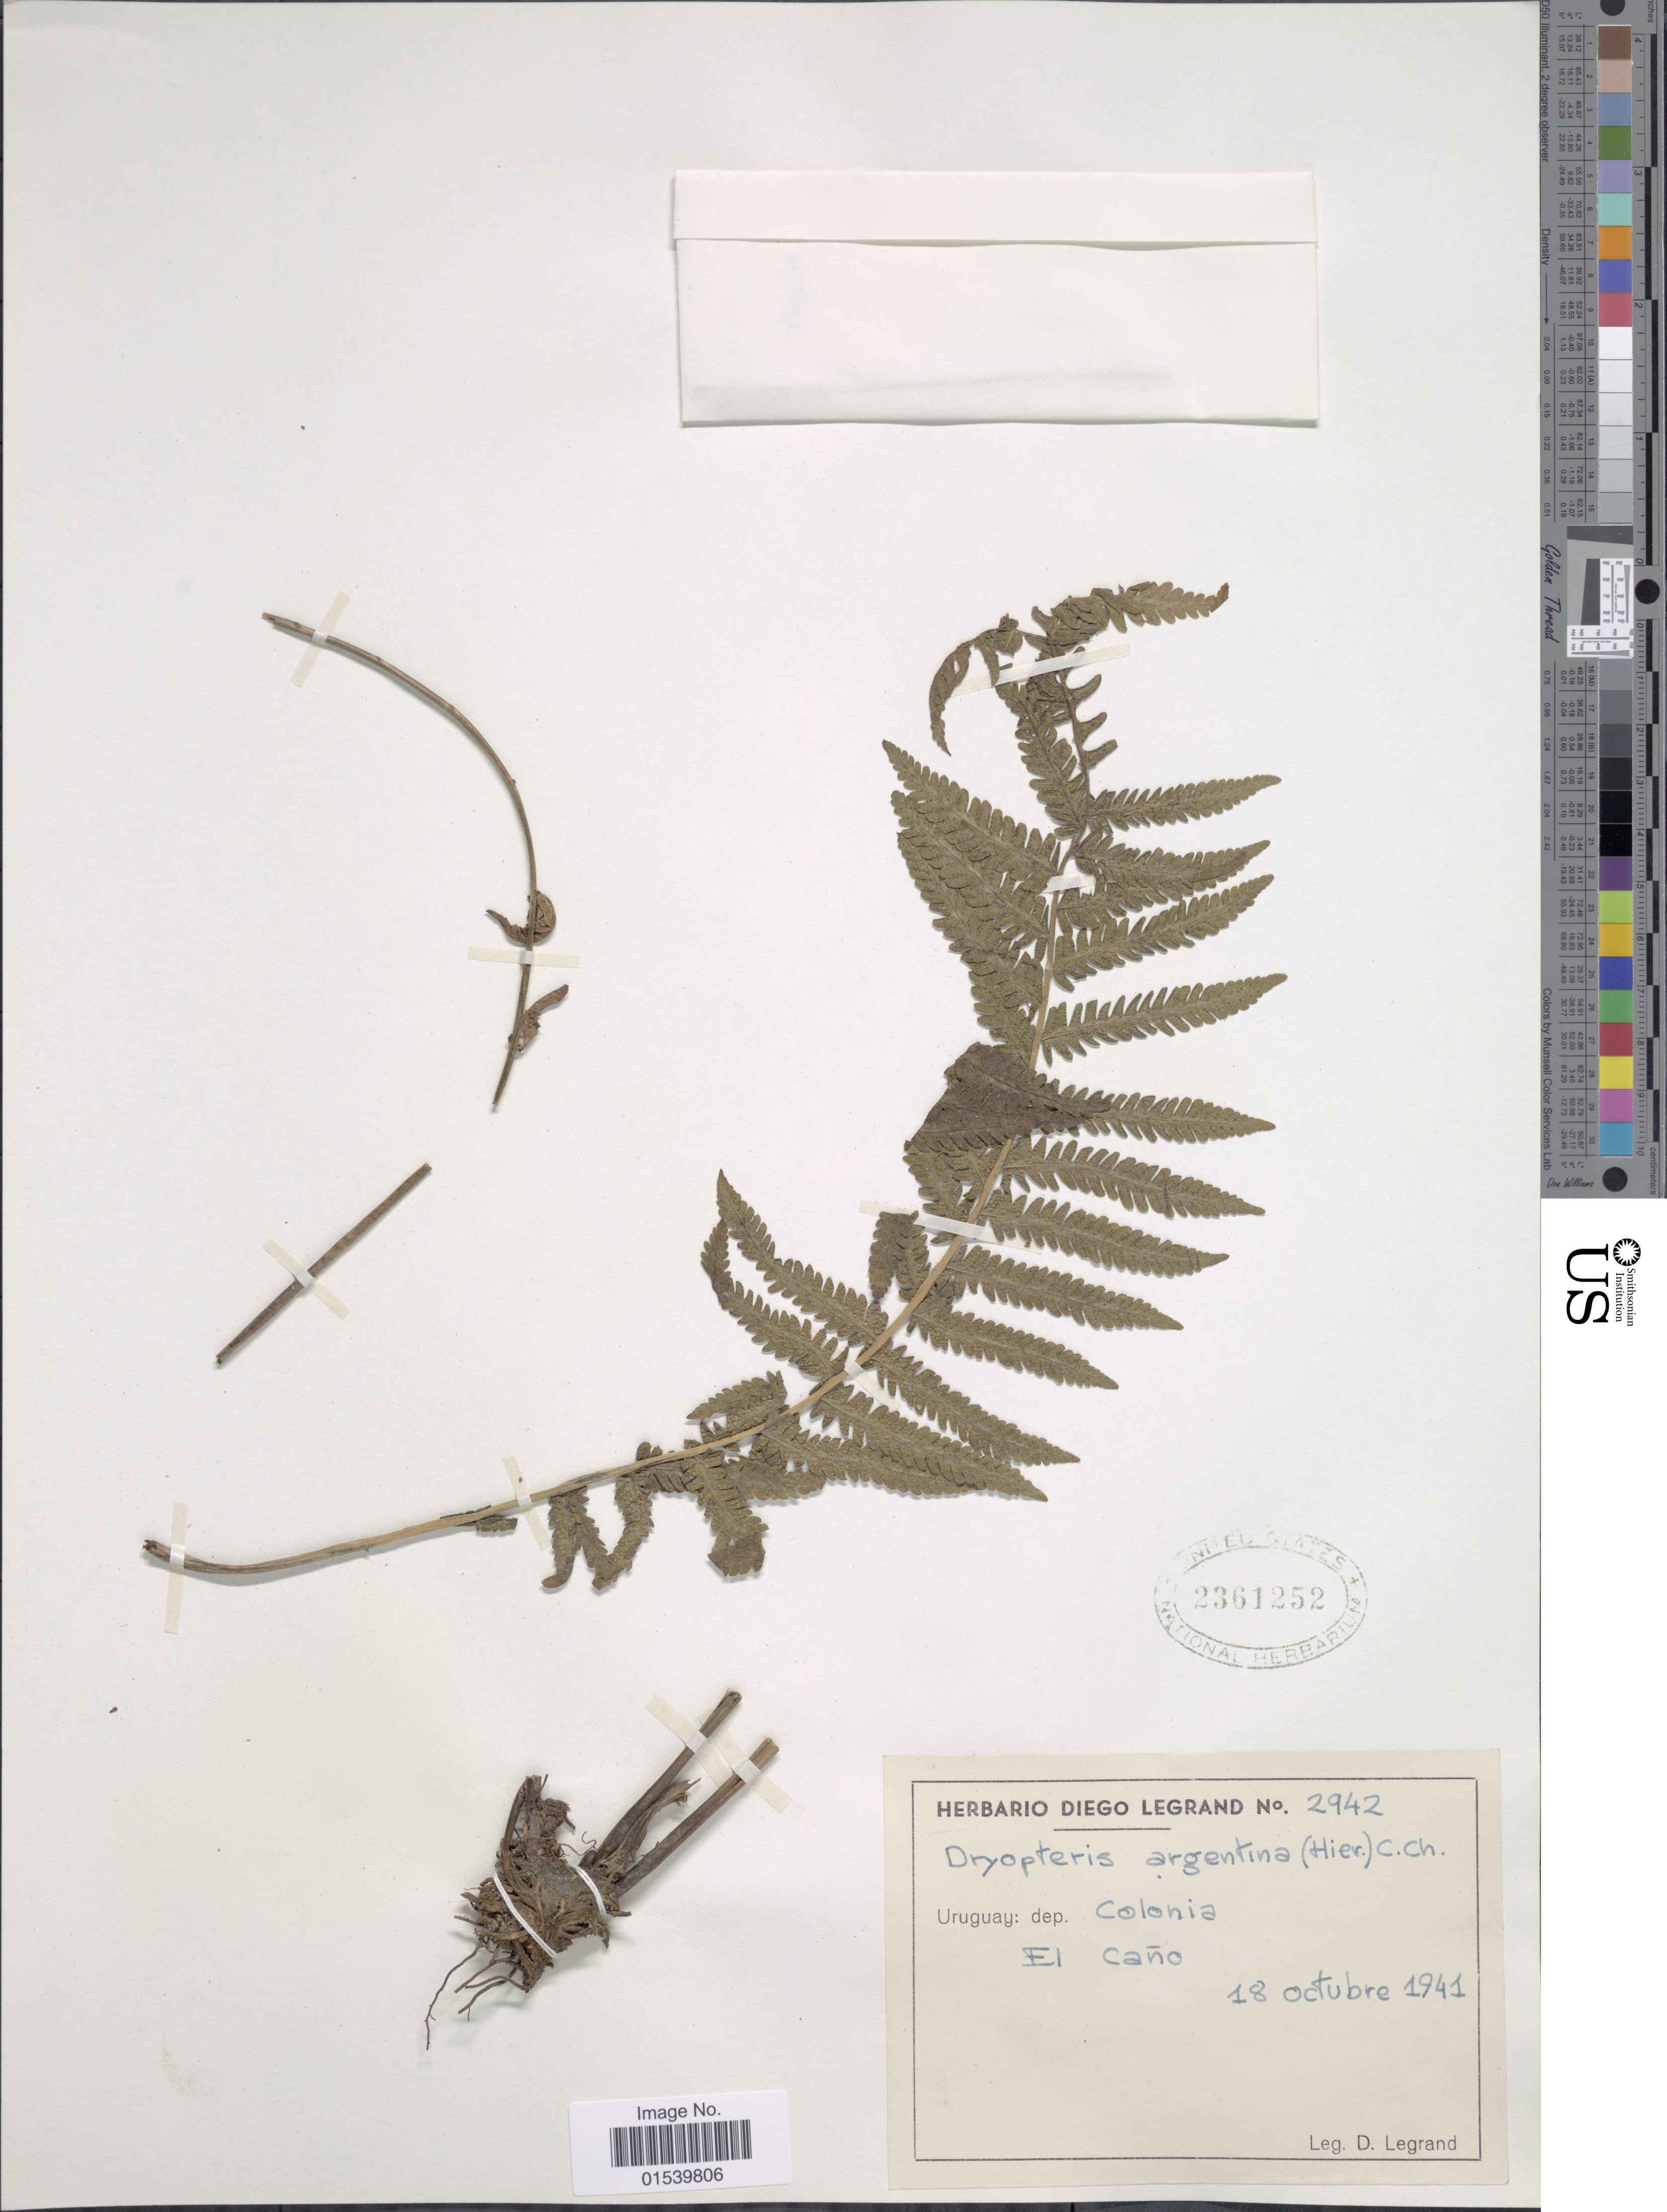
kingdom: Plantae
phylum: Tracheophyta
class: Polypodiopsida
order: Polypodiales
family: Thelypteridaceae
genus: Amauropelta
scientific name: Amauropelta argentina (Hieron.) comb. nov., ined. 2015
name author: (Hieron.)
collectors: C. D. Legrand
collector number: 2942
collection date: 1941-10-18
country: Uruguay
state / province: Colonia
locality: El Caño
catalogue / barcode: US 2361252